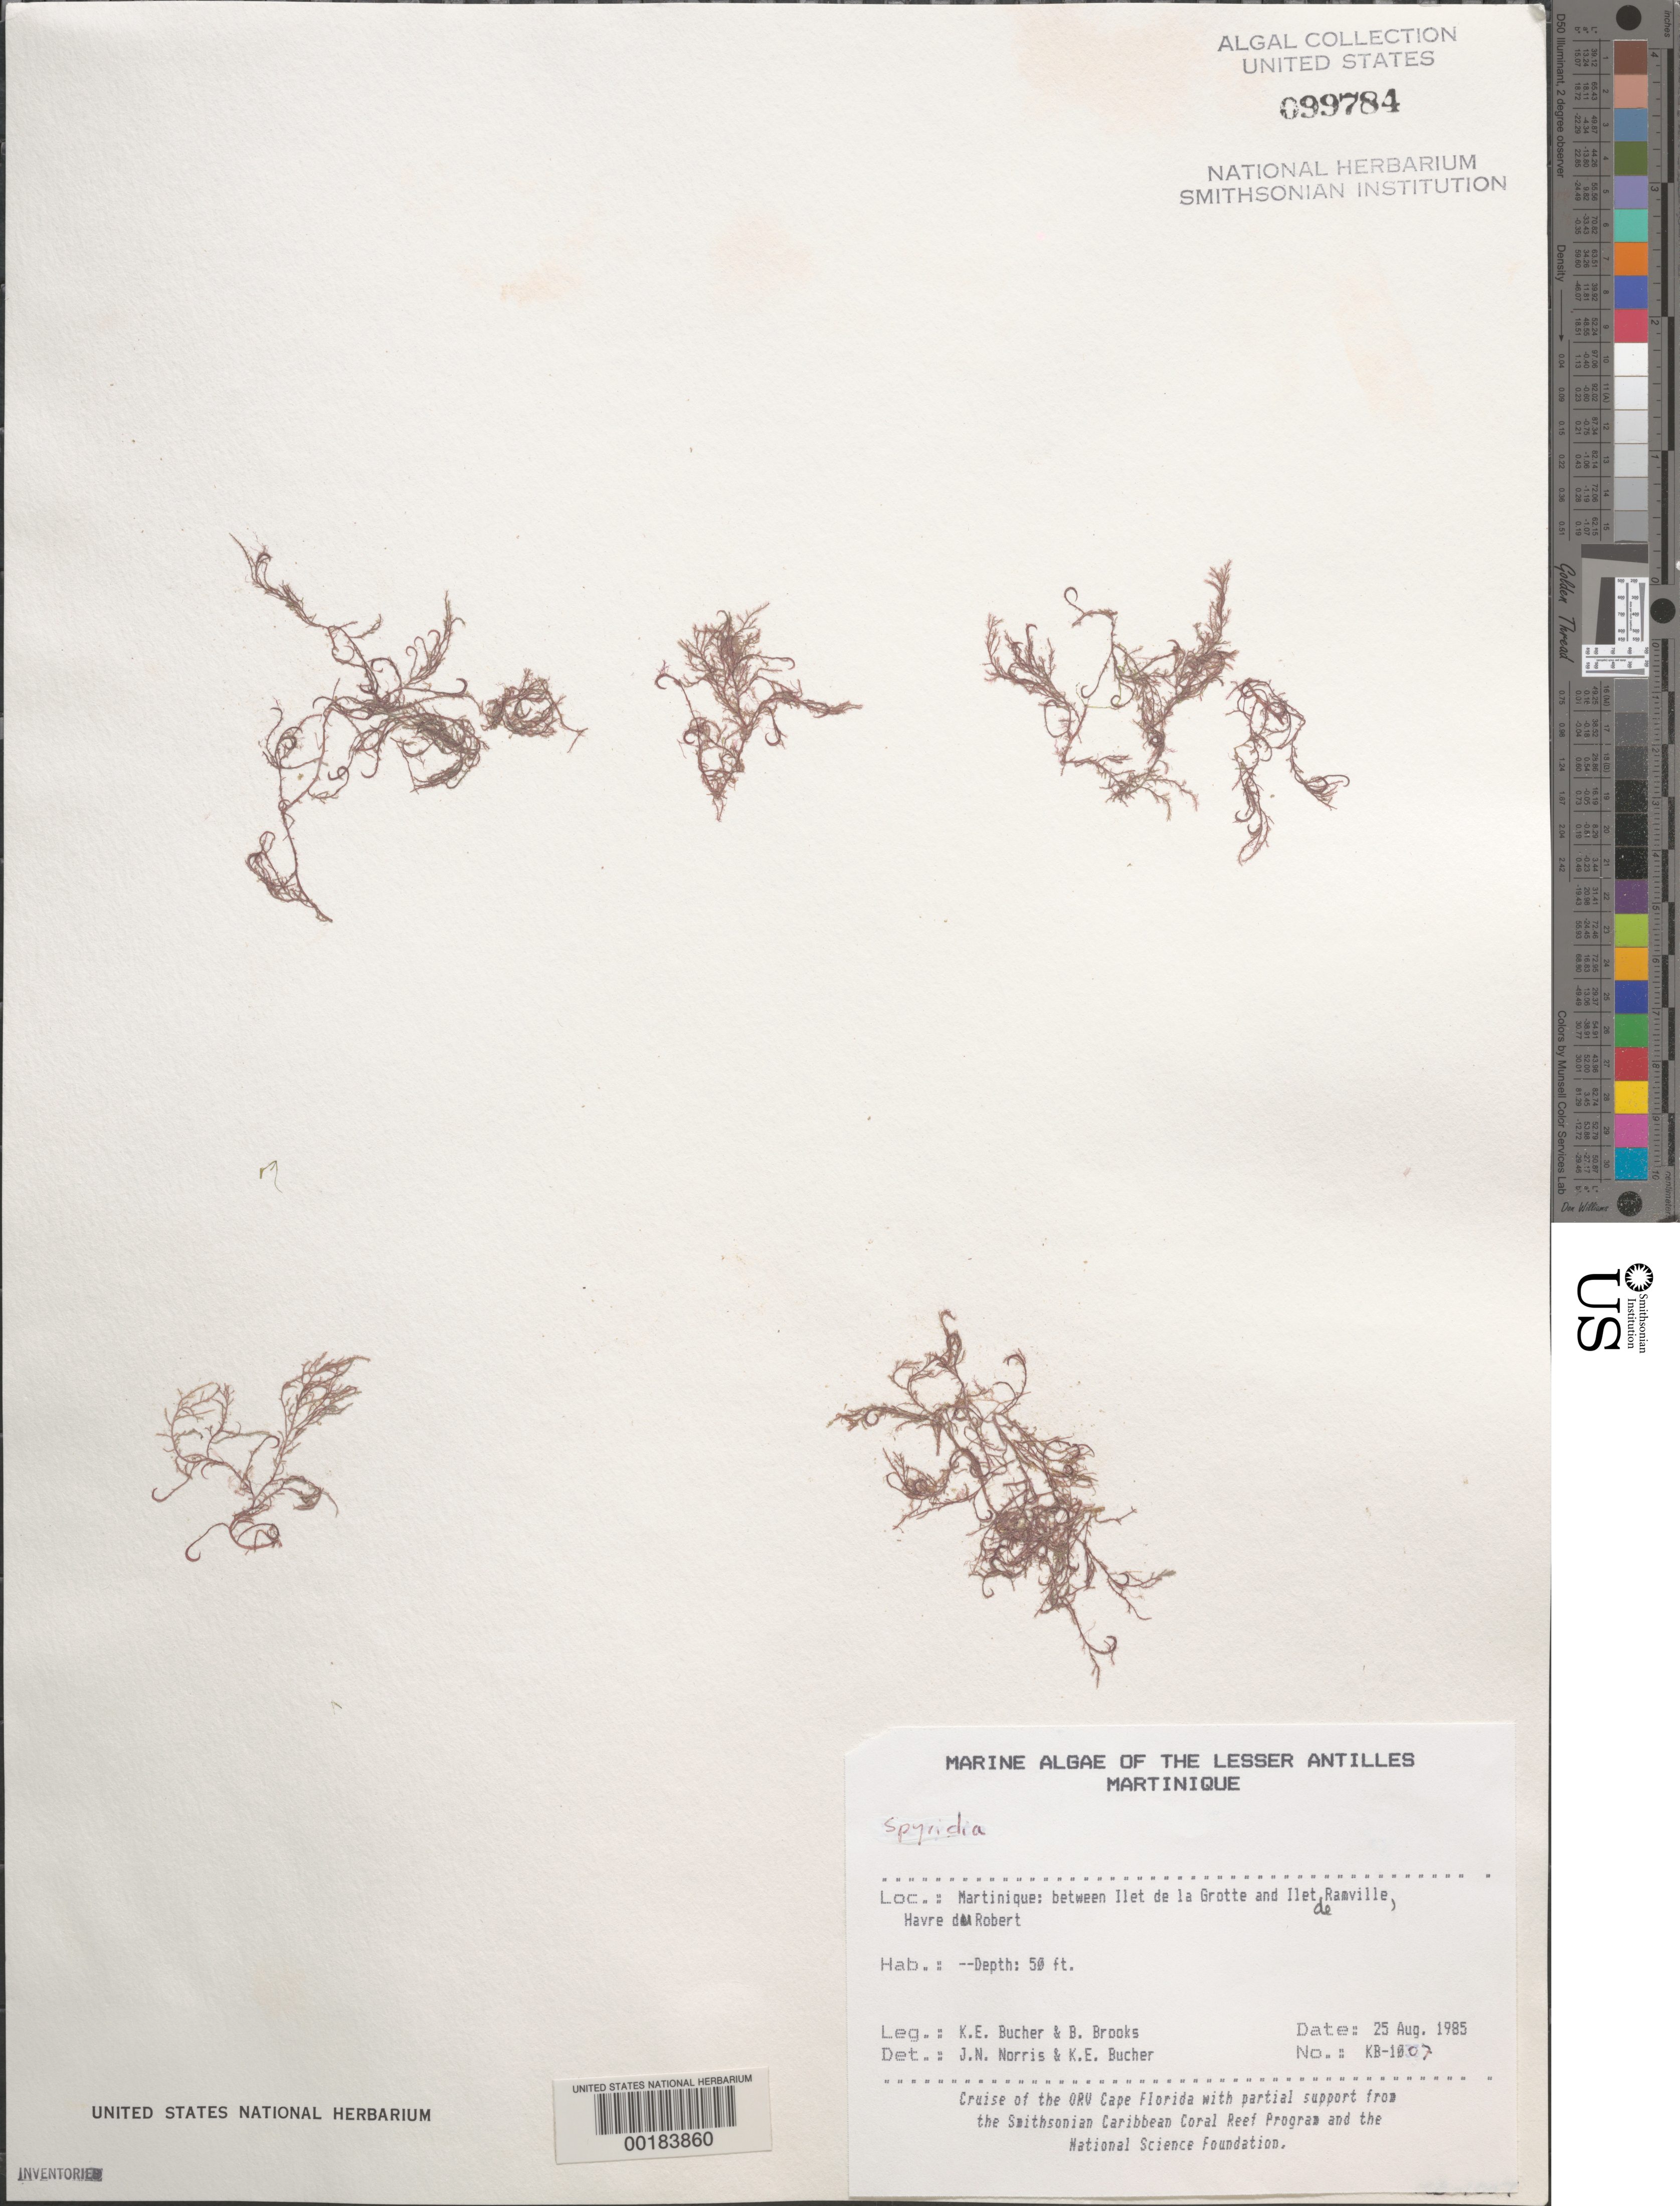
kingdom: Plantae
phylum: Rhodophyta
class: Florideophyceae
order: Ceramiales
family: Spyridiaceae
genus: Spyridia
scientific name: Spyridia sp.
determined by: Norris, J. N.; Bucher, K. E.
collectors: K. E. Bucher & B. Brooks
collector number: Kb-1007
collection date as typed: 25 Aug 1985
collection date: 1985-08-25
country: Martinique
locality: Between Ilet de la Grotte and Ilet de Ramville, Havre du Robert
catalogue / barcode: US 99784